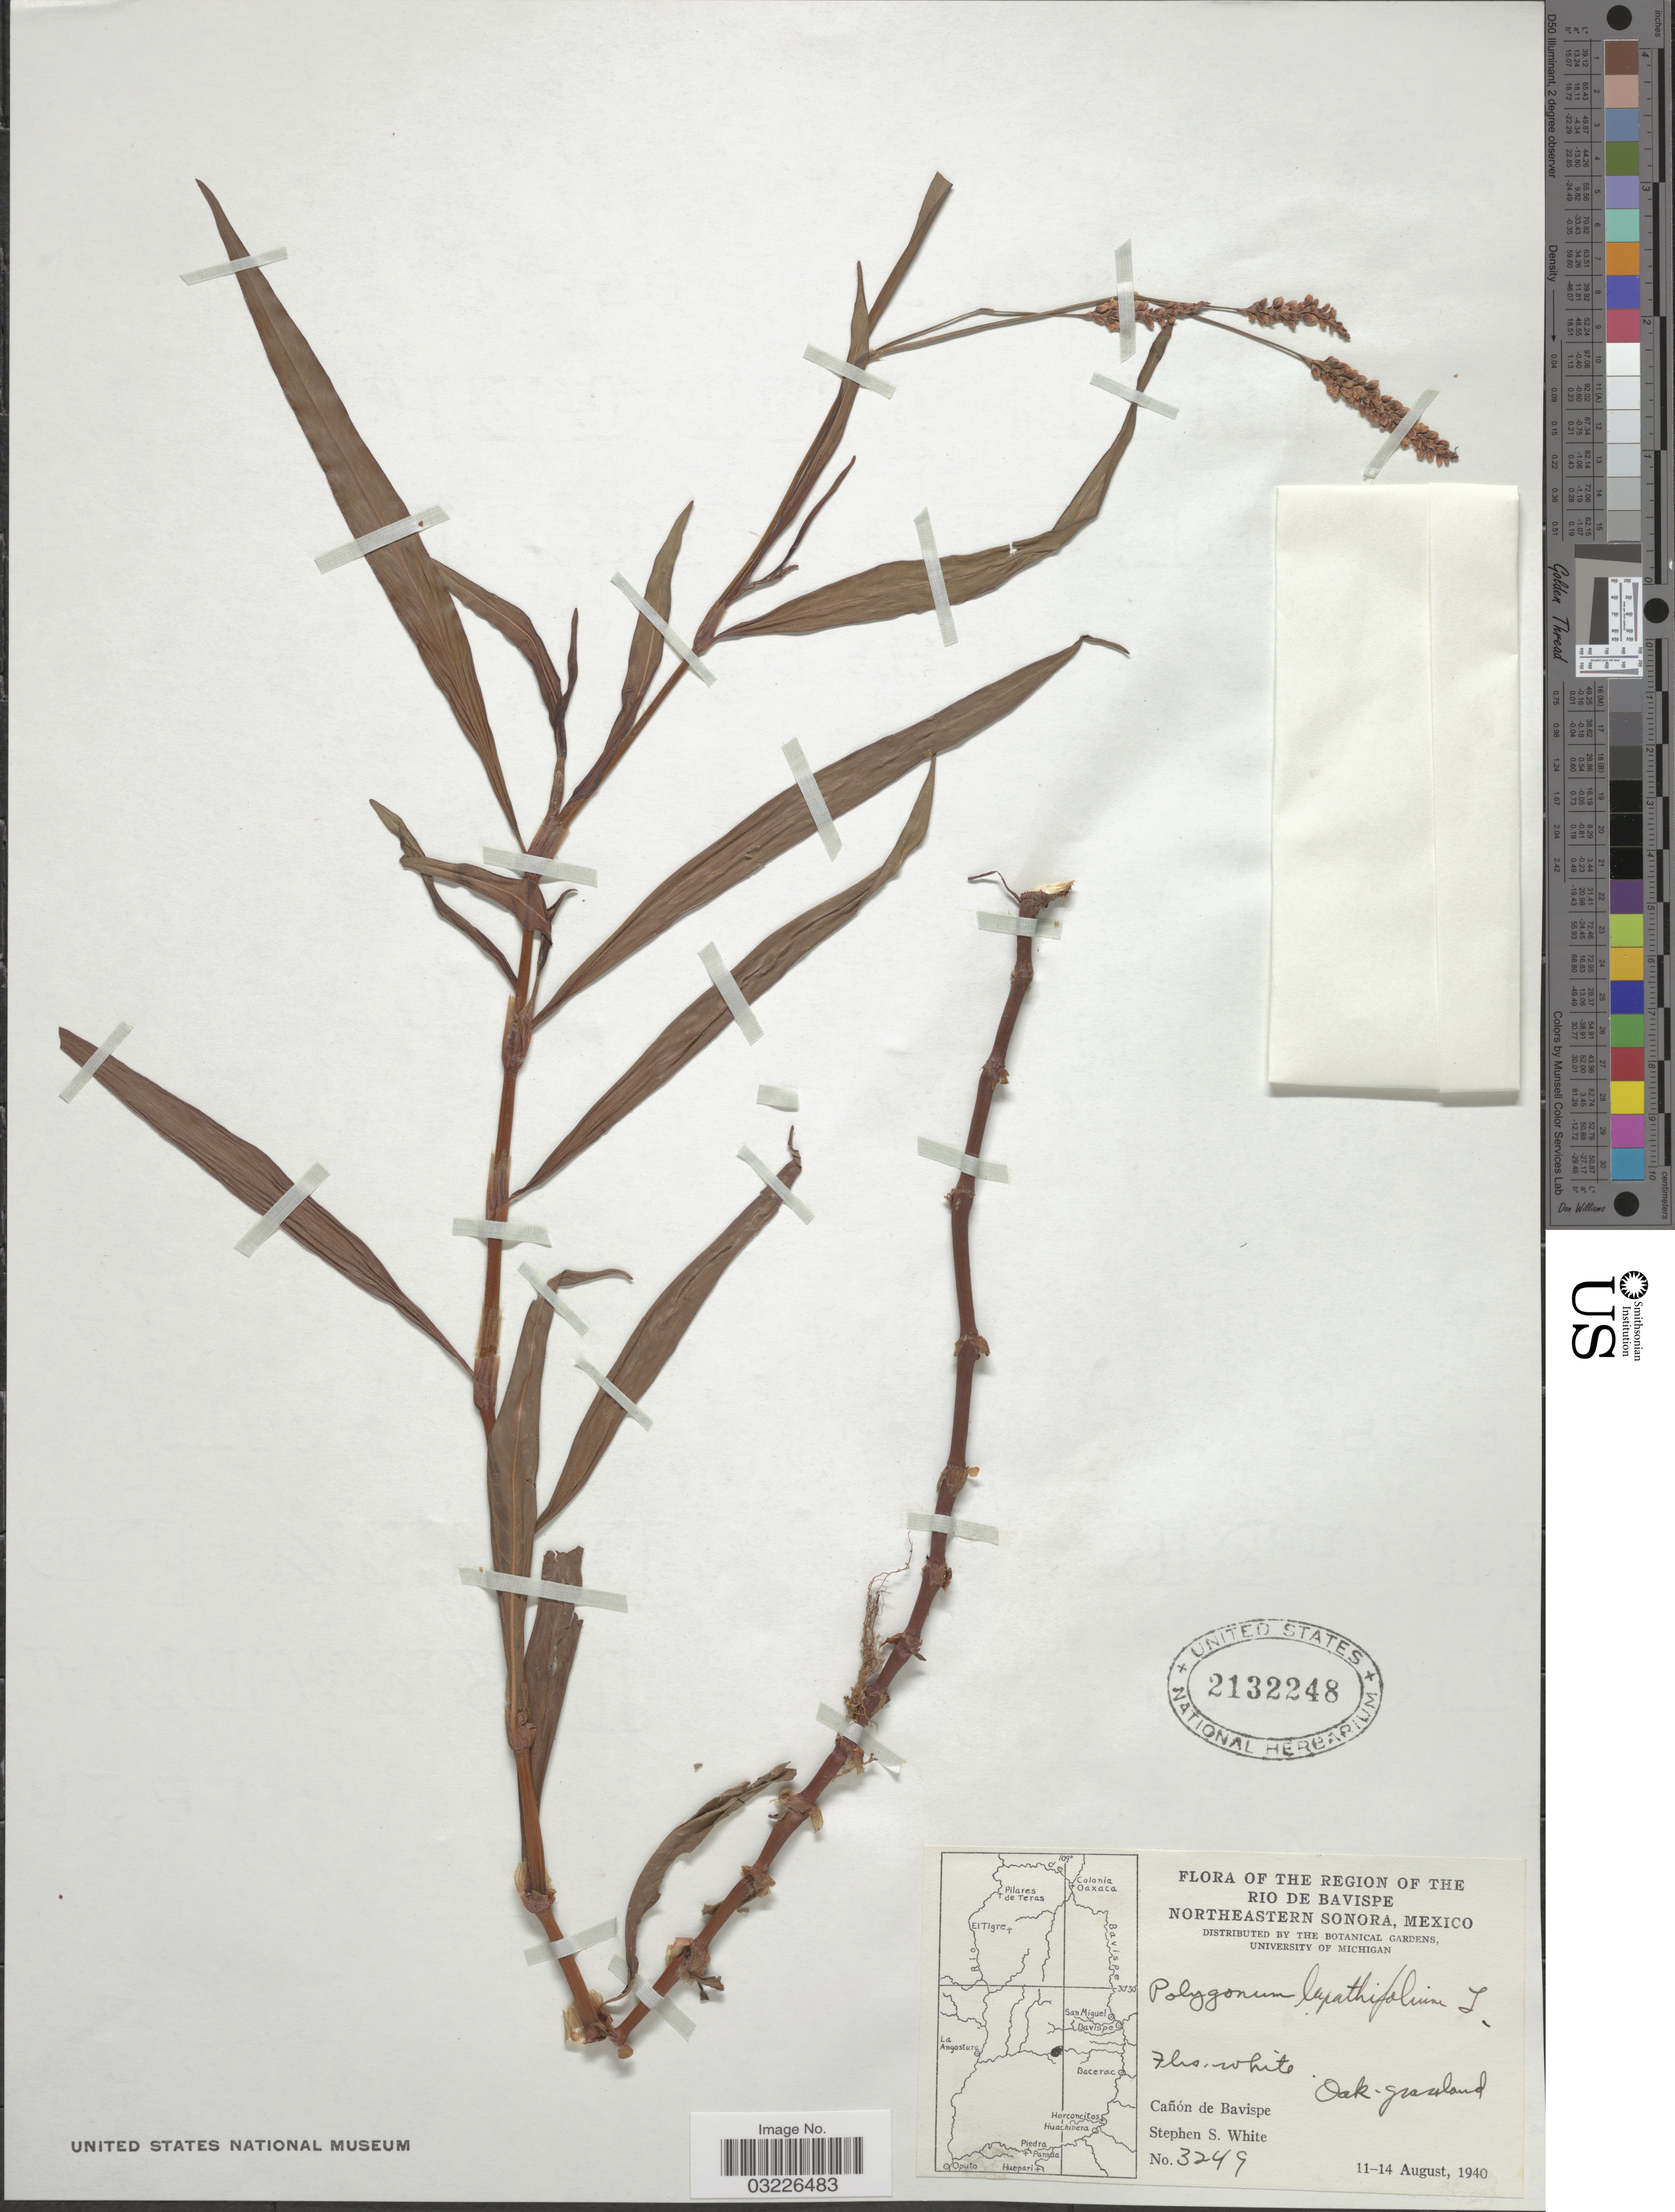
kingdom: Plantae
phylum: Tracheophyta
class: Magnoliopsida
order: Caryophyllales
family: Polygonaceae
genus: Polygonum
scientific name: Polygonum lapathifolium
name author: L.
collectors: S. S. White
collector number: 3249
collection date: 1940-08-11/1940-08-14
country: Mexico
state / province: Sonora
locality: The Region of the Rio de Bavispe. Northeastern Sonora. Cañón de Bavispe.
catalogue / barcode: US 2132248